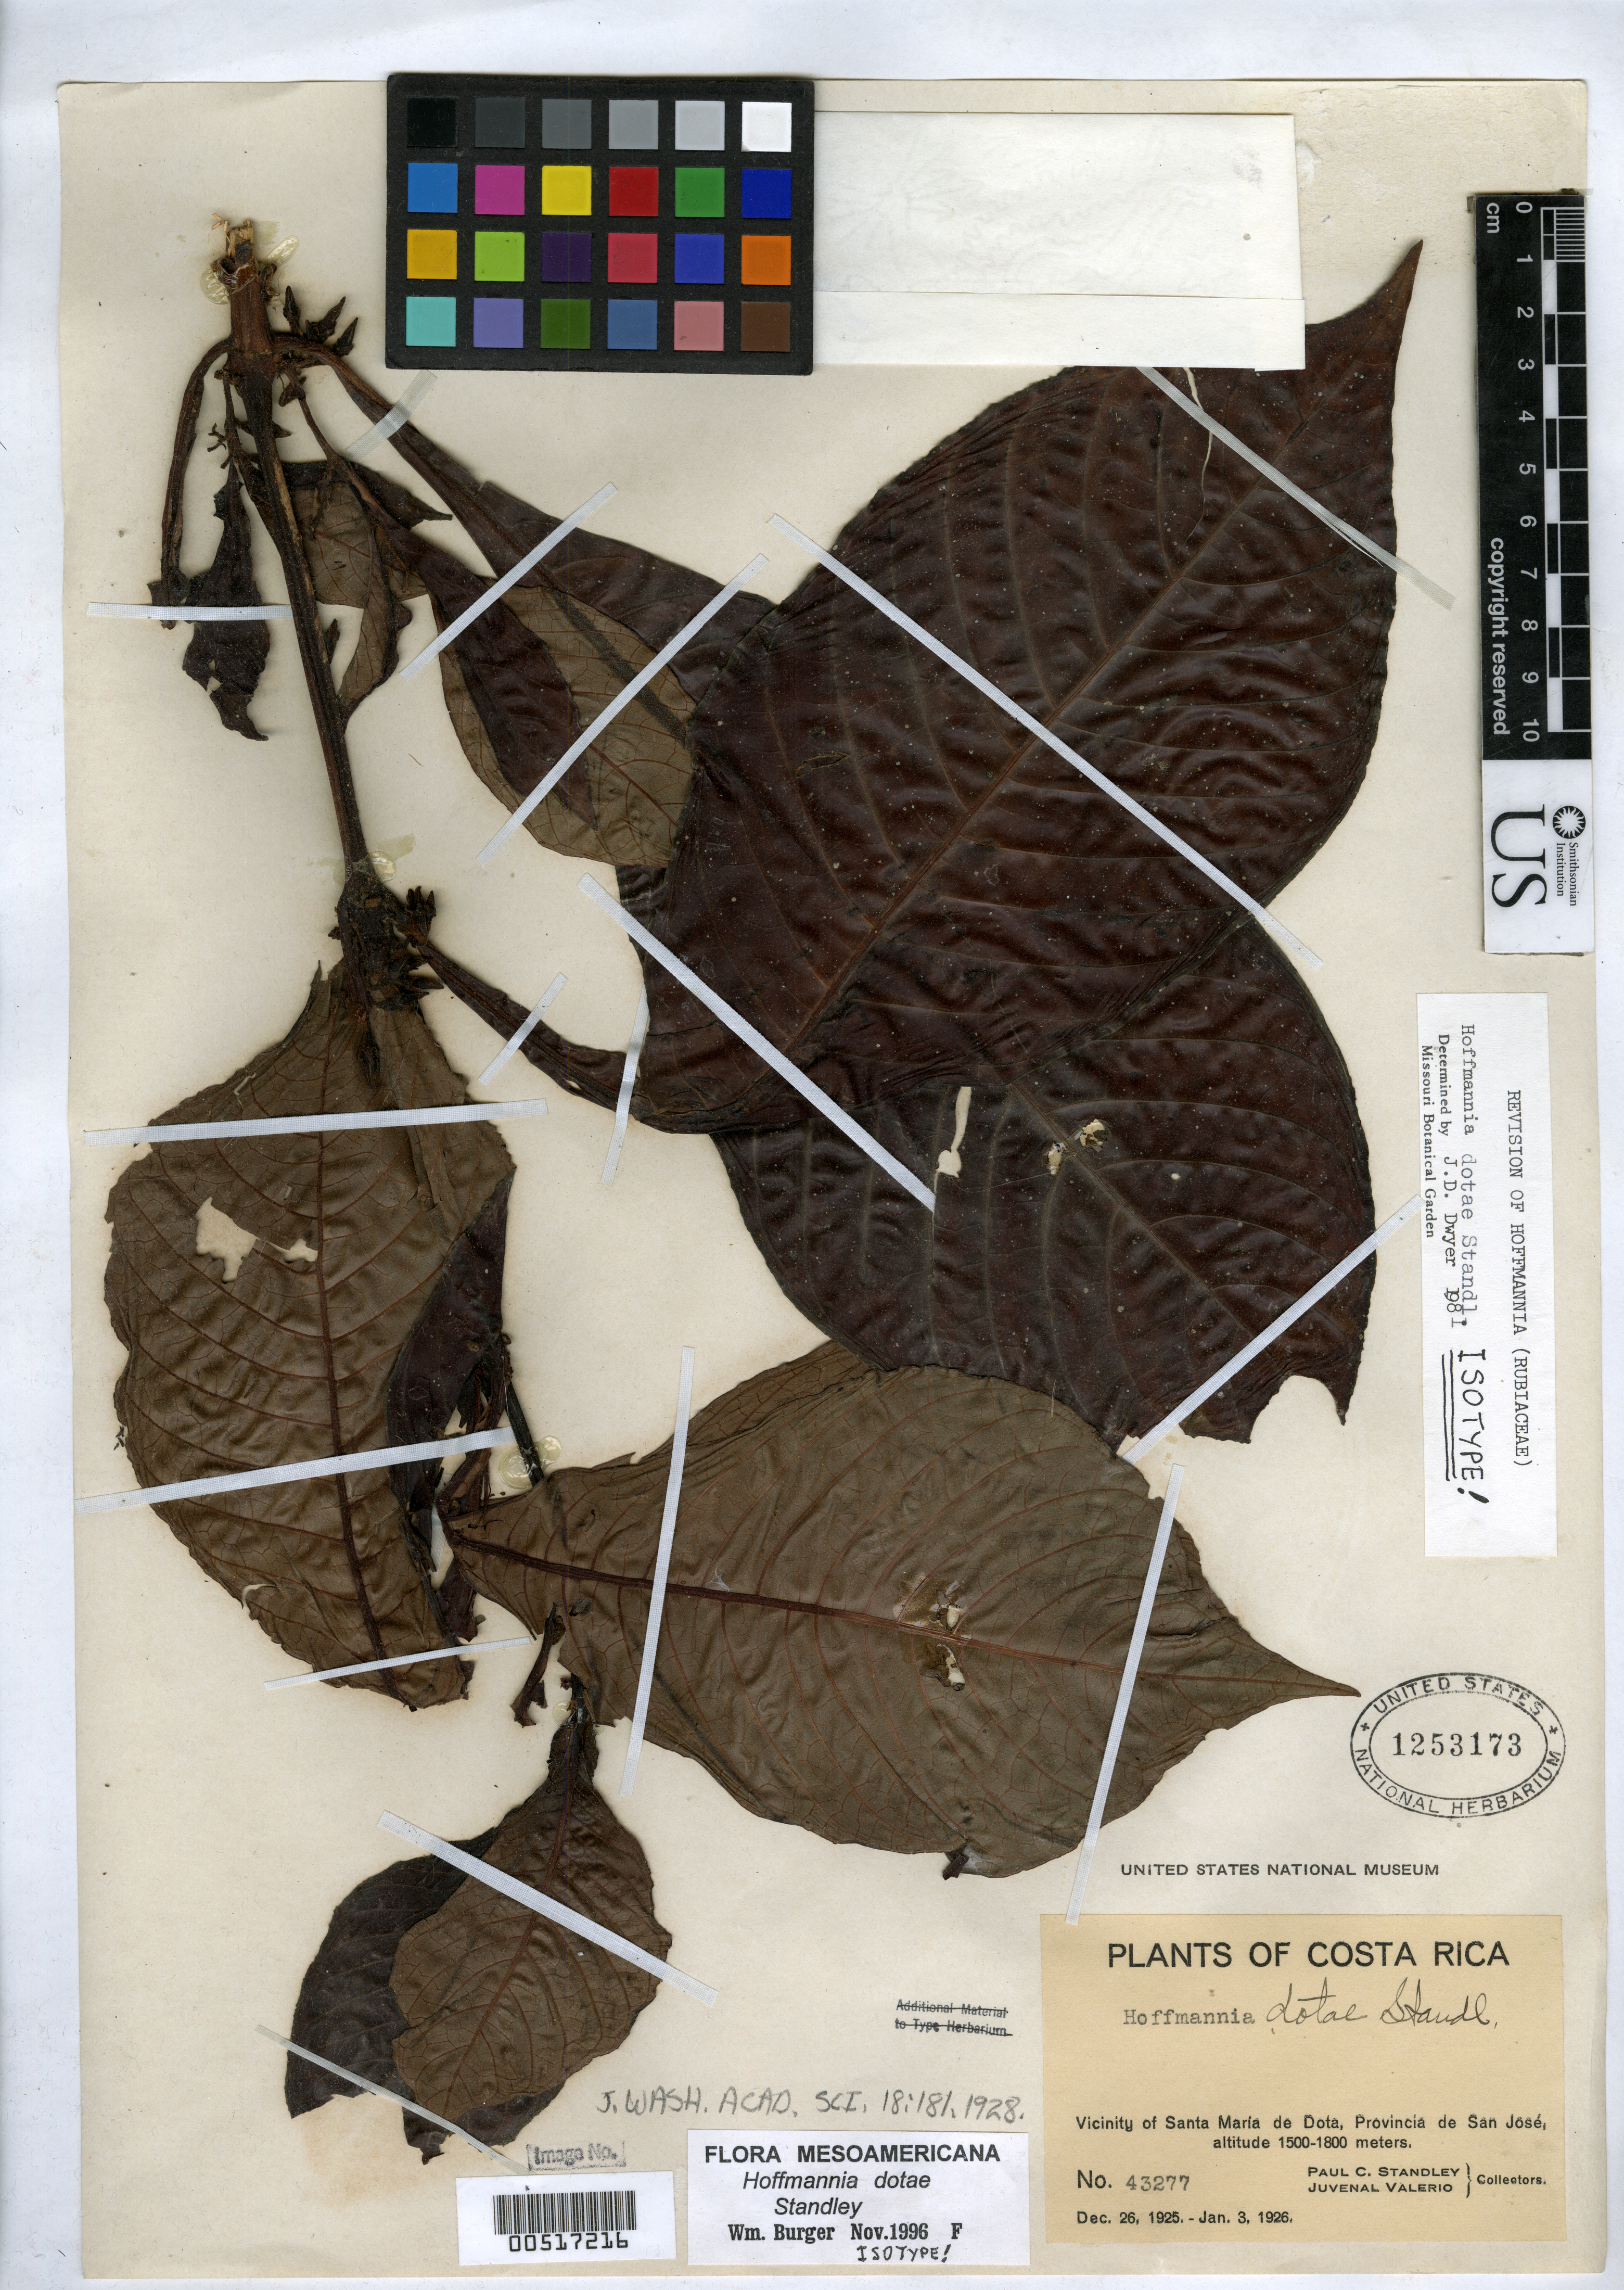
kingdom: Plantae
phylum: Tracheophyta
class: Magnoliopsida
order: Gentianales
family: Rubiaceae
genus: Hoffmannia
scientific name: Hoffmannia dotae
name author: Standl.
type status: Isotype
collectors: P. C. Standley & J. Valerio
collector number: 43277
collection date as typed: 26 Dec 1925 to 03 Jan 1926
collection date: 1925-12-26/1926-01-03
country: Costa Rica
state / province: San José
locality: Vicinity of Santa María de Dota, Provincia de San José.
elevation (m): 1500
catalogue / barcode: US 1253173